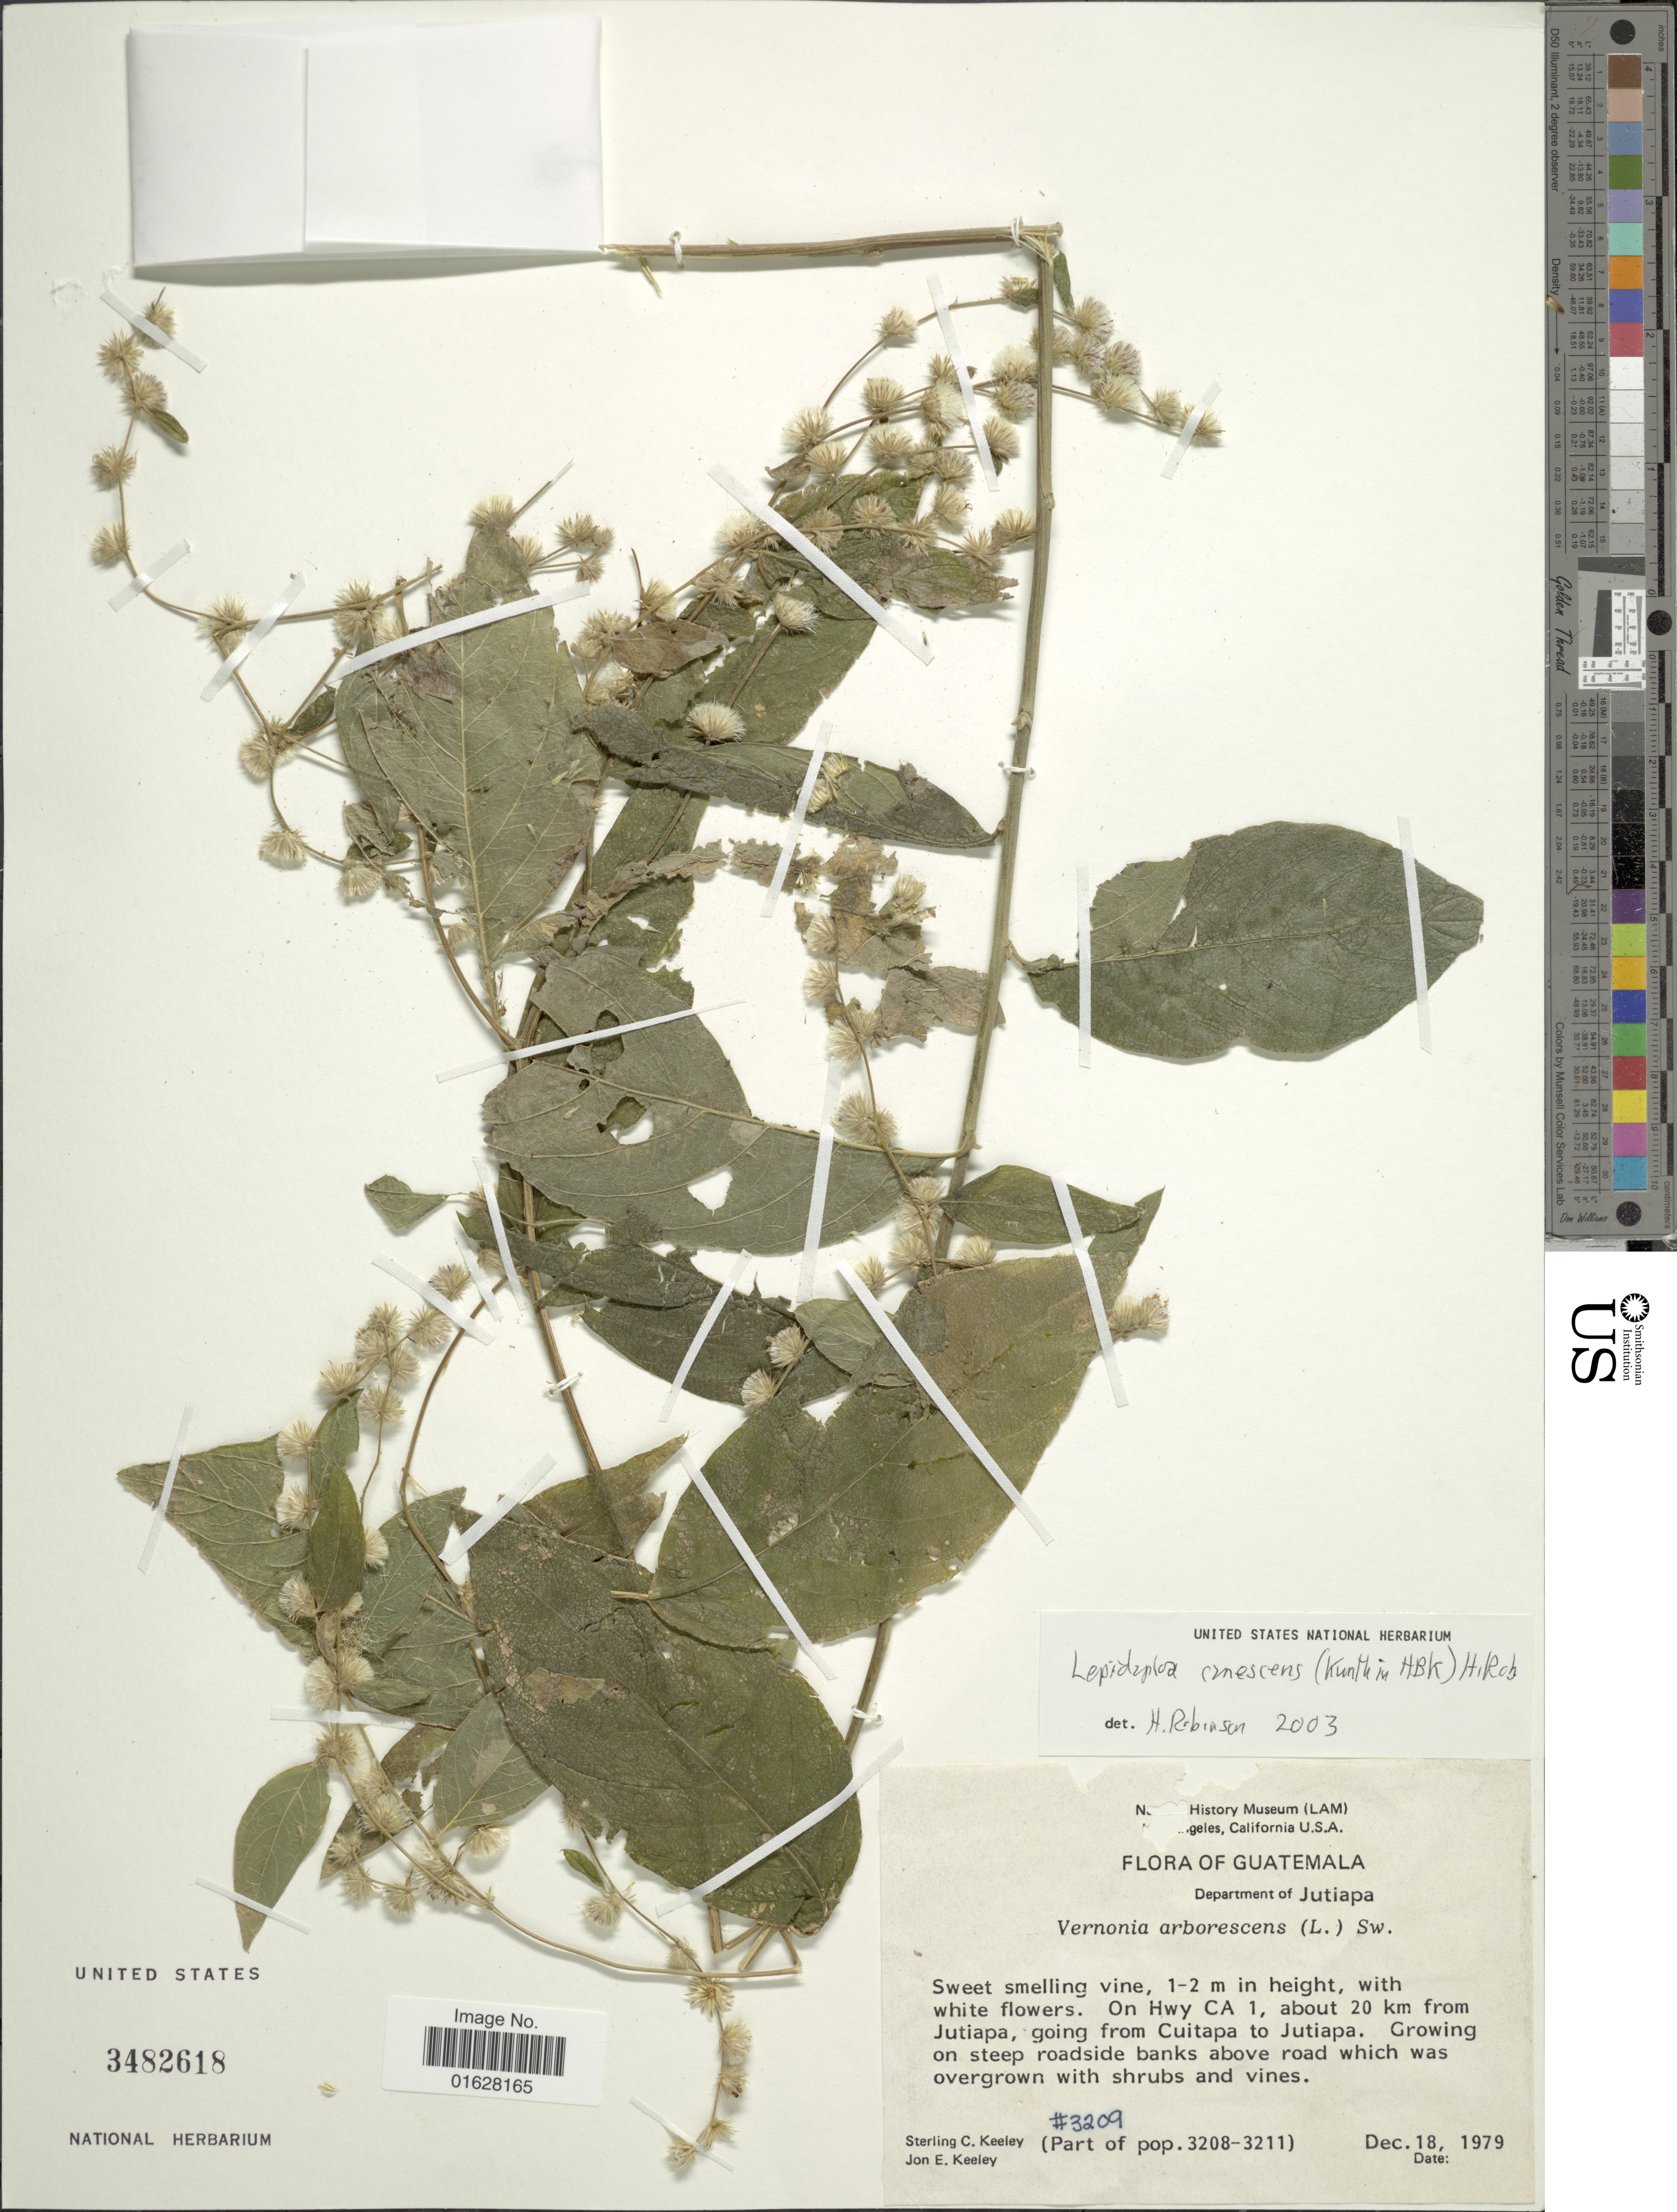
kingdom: Plantae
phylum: Tracheophyta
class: Magnoliopsida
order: Asterales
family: Asteraceae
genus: Lepidaploa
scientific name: Lepidaploa canescens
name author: (Kunth) H. Rob.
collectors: S. C. Keeley & J. E. Keeley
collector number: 3209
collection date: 1979-12-18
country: Guatemala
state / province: Jutiapa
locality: Department of Jutiapa, on Hwy CA1, about 20 km from Jutiapa, going from Cuitapa to Jutiapa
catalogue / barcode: US 3482618